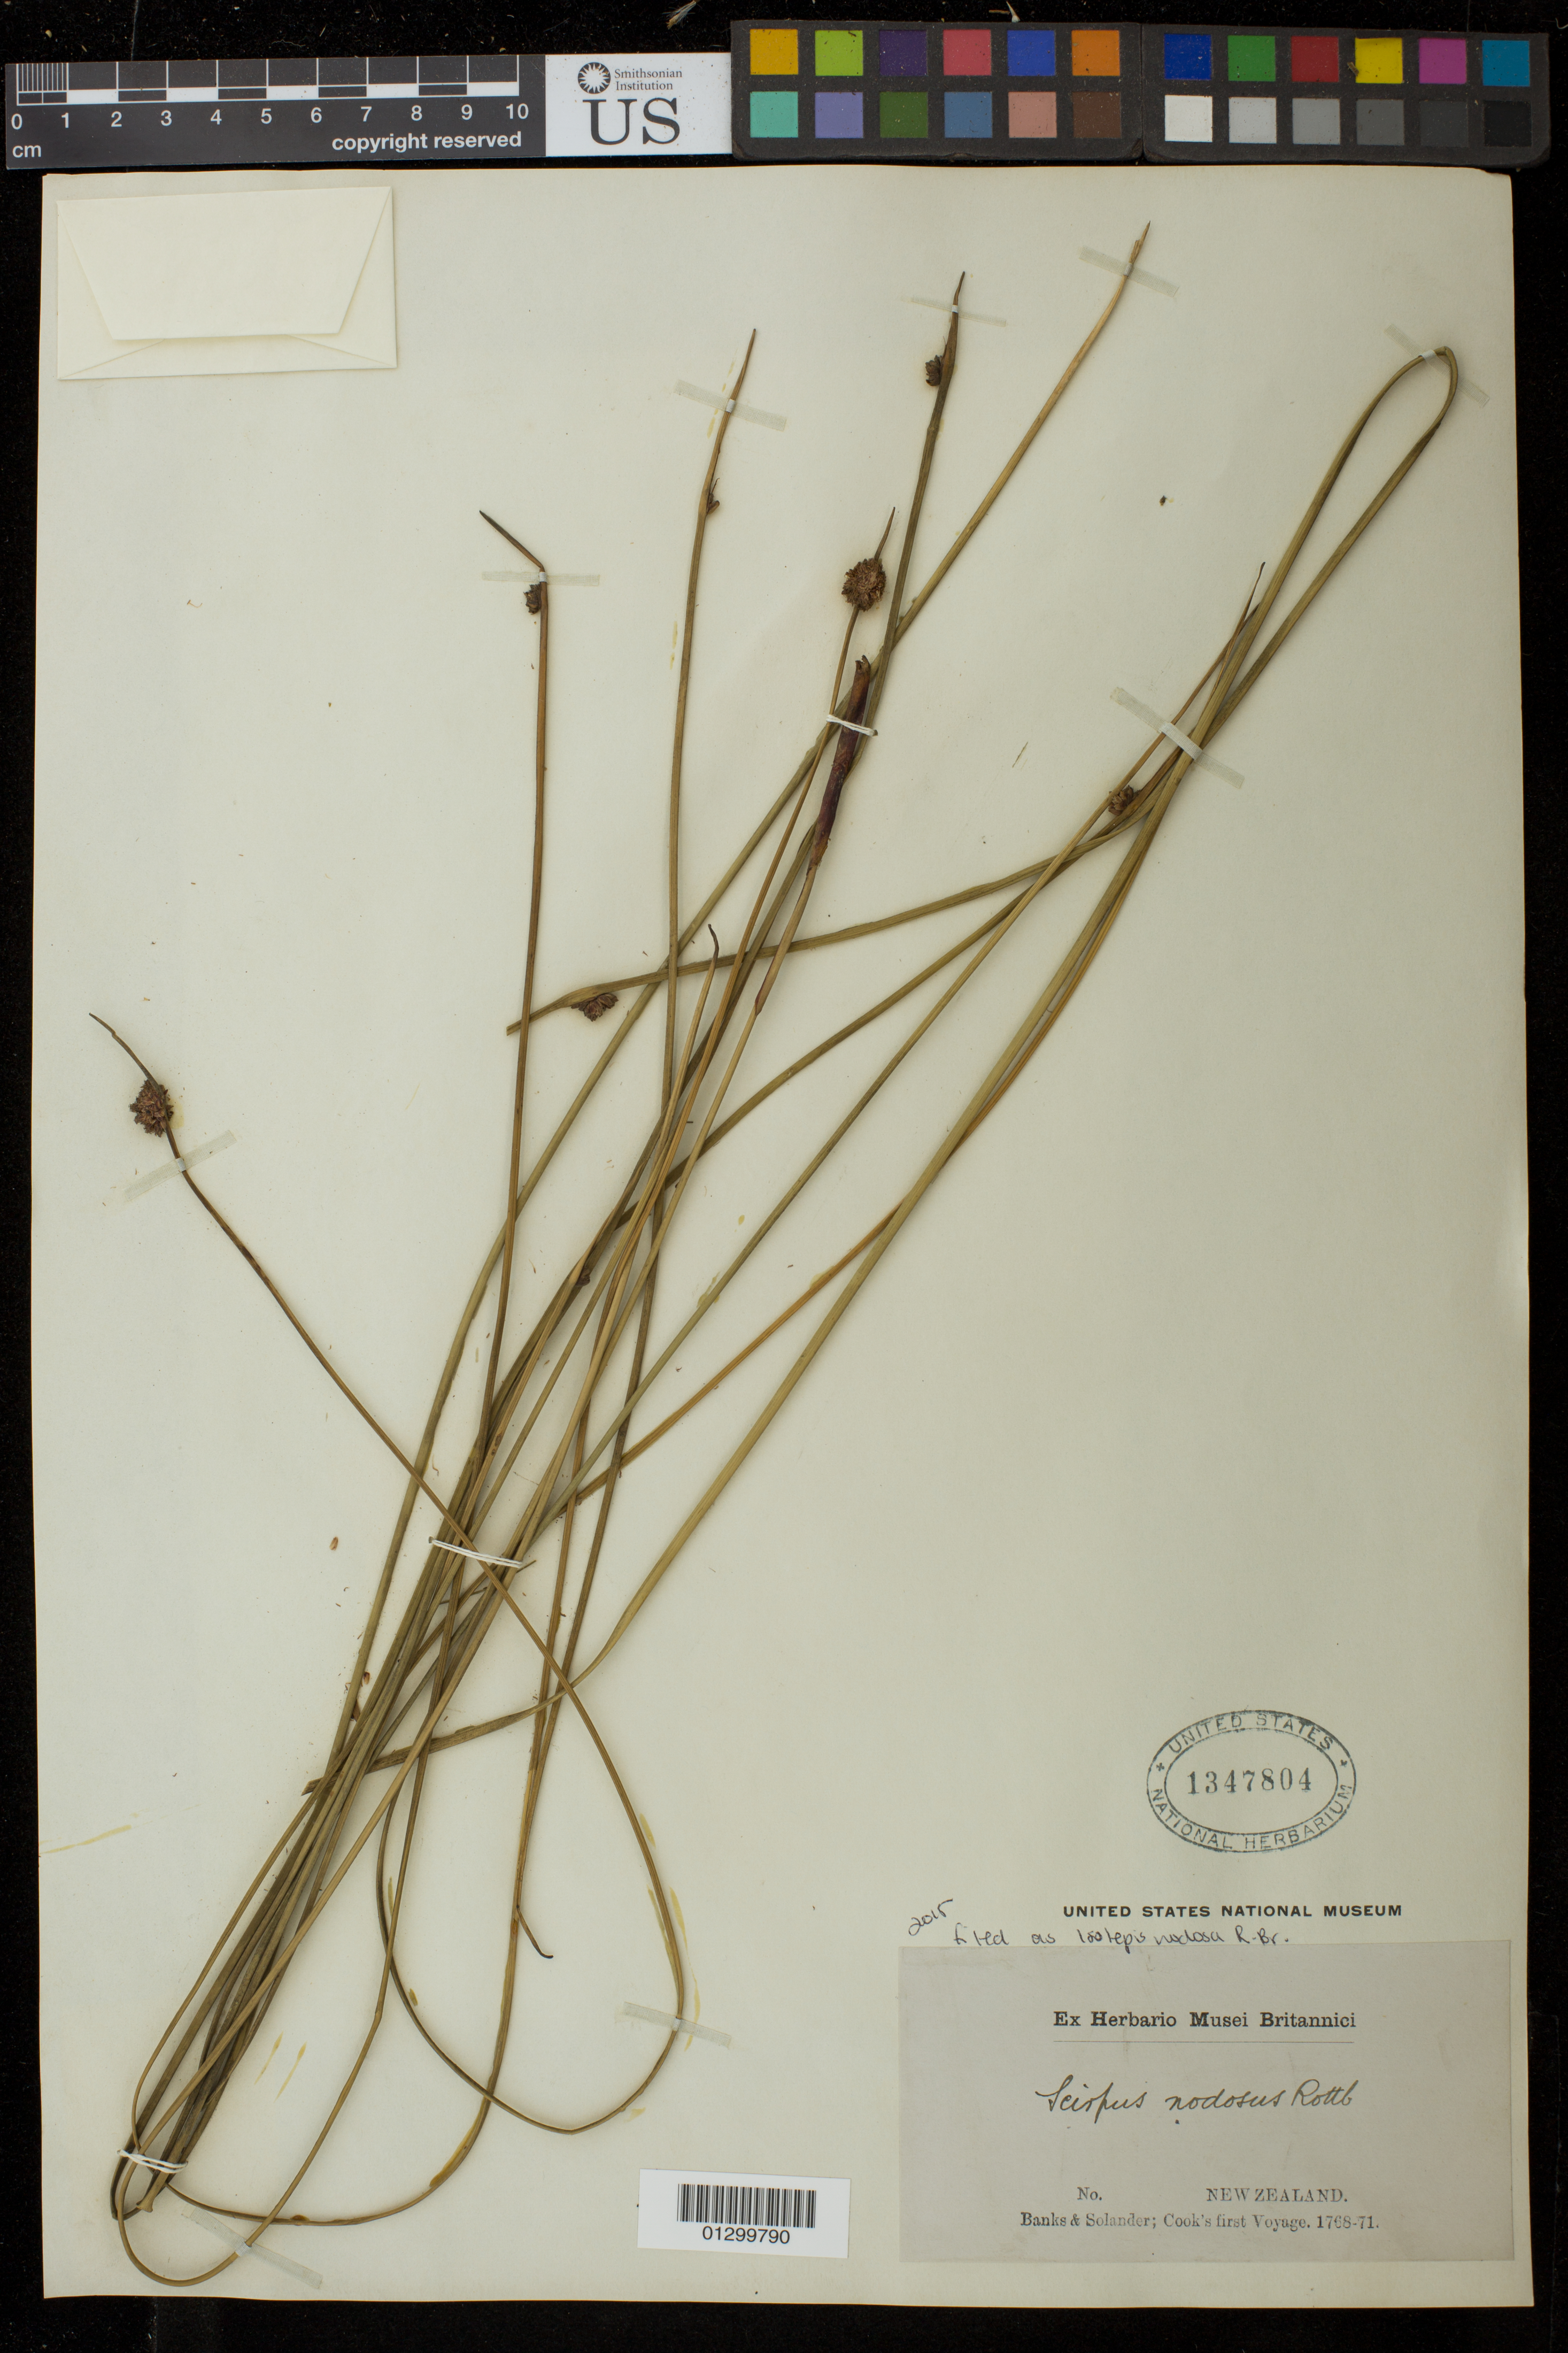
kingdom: Plantae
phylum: Tracheophyta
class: Liliopsida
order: Poales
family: Cyperaceae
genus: Ficinia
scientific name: Ficinia nodosa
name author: (Rottb.) Goetgh. et al.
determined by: Strong, Mark T., (BOT), Smithsonian Institution - National Museum of Natural History (UNITED STATES)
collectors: J. Banks & D. C. Solander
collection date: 1768/1771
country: New Zealand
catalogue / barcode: US 1347804